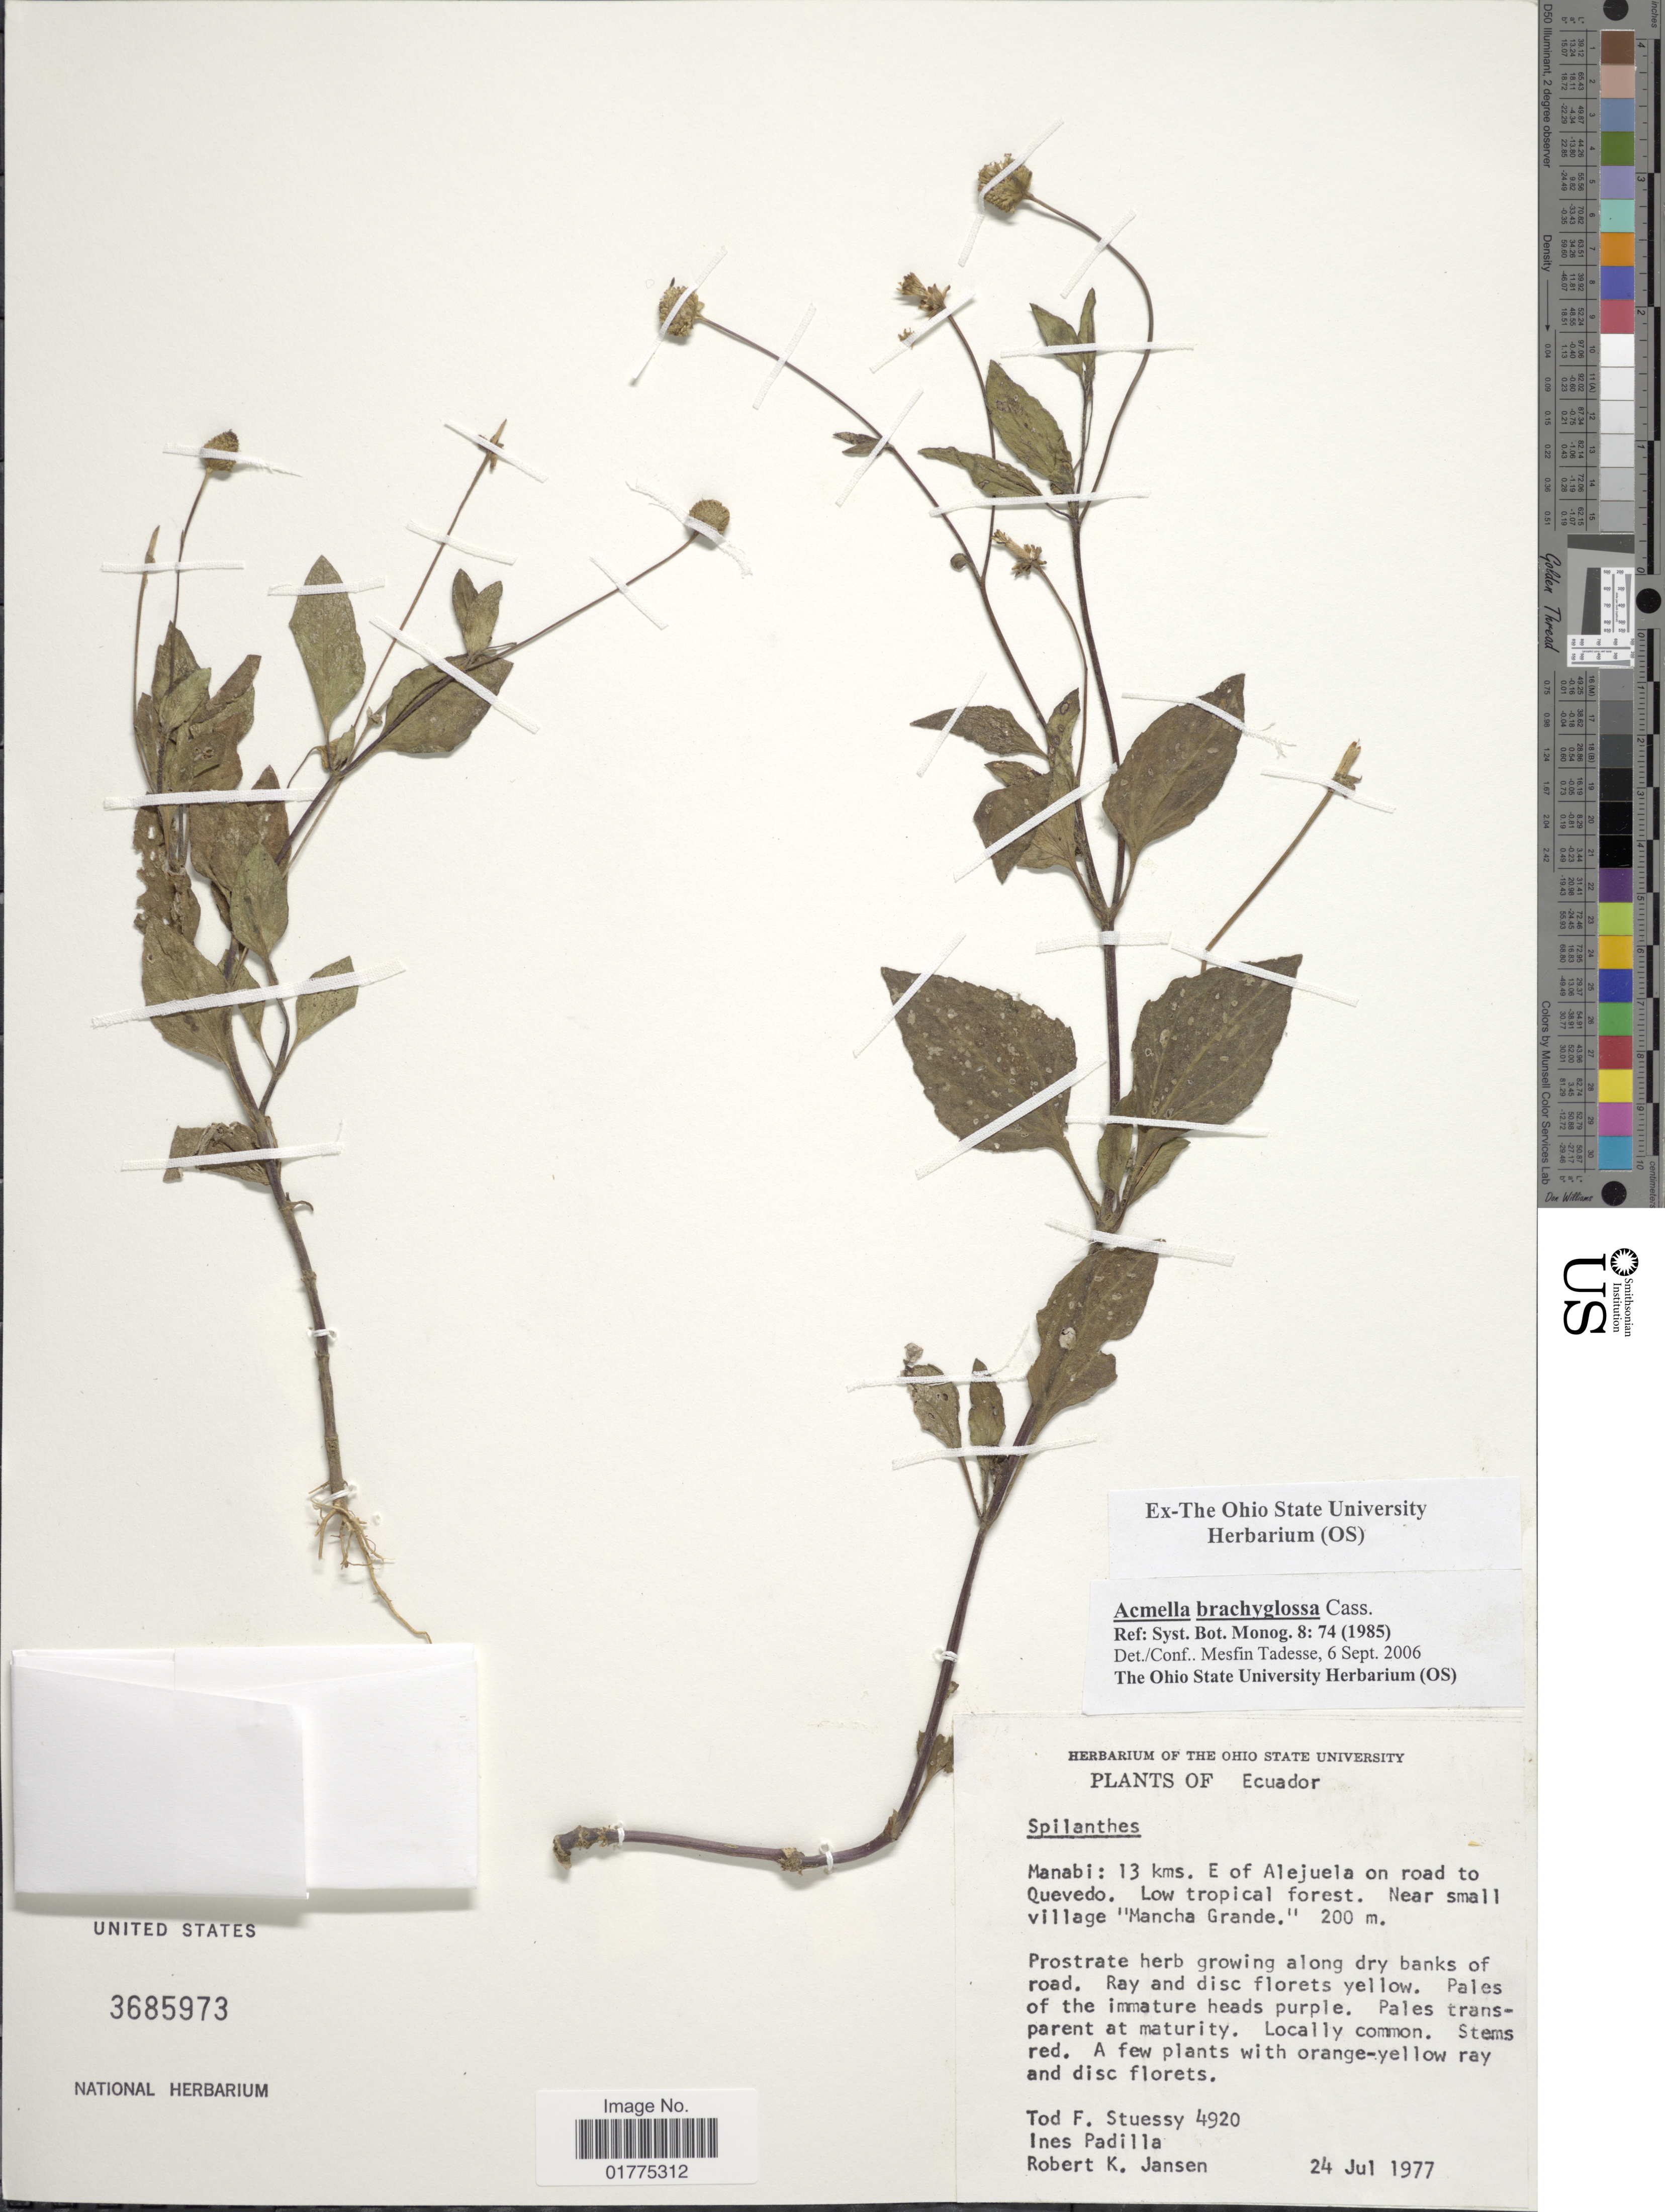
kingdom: Plantae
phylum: Tracheophyta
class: Magnoliopsida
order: Asterales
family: Asteraceae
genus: Acmella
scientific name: Acmella brachyglossa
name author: Cass.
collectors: T. Stuessy, I. Padilla & R. K. Jansen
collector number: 4920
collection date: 1977-07-24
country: Ecuador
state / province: Manabí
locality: Manabi: 13 kms. E of Alejuela on road to Quevedo, Low tropical forest, Near small village "Mancha Grande"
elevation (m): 200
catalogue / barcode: US 3685973